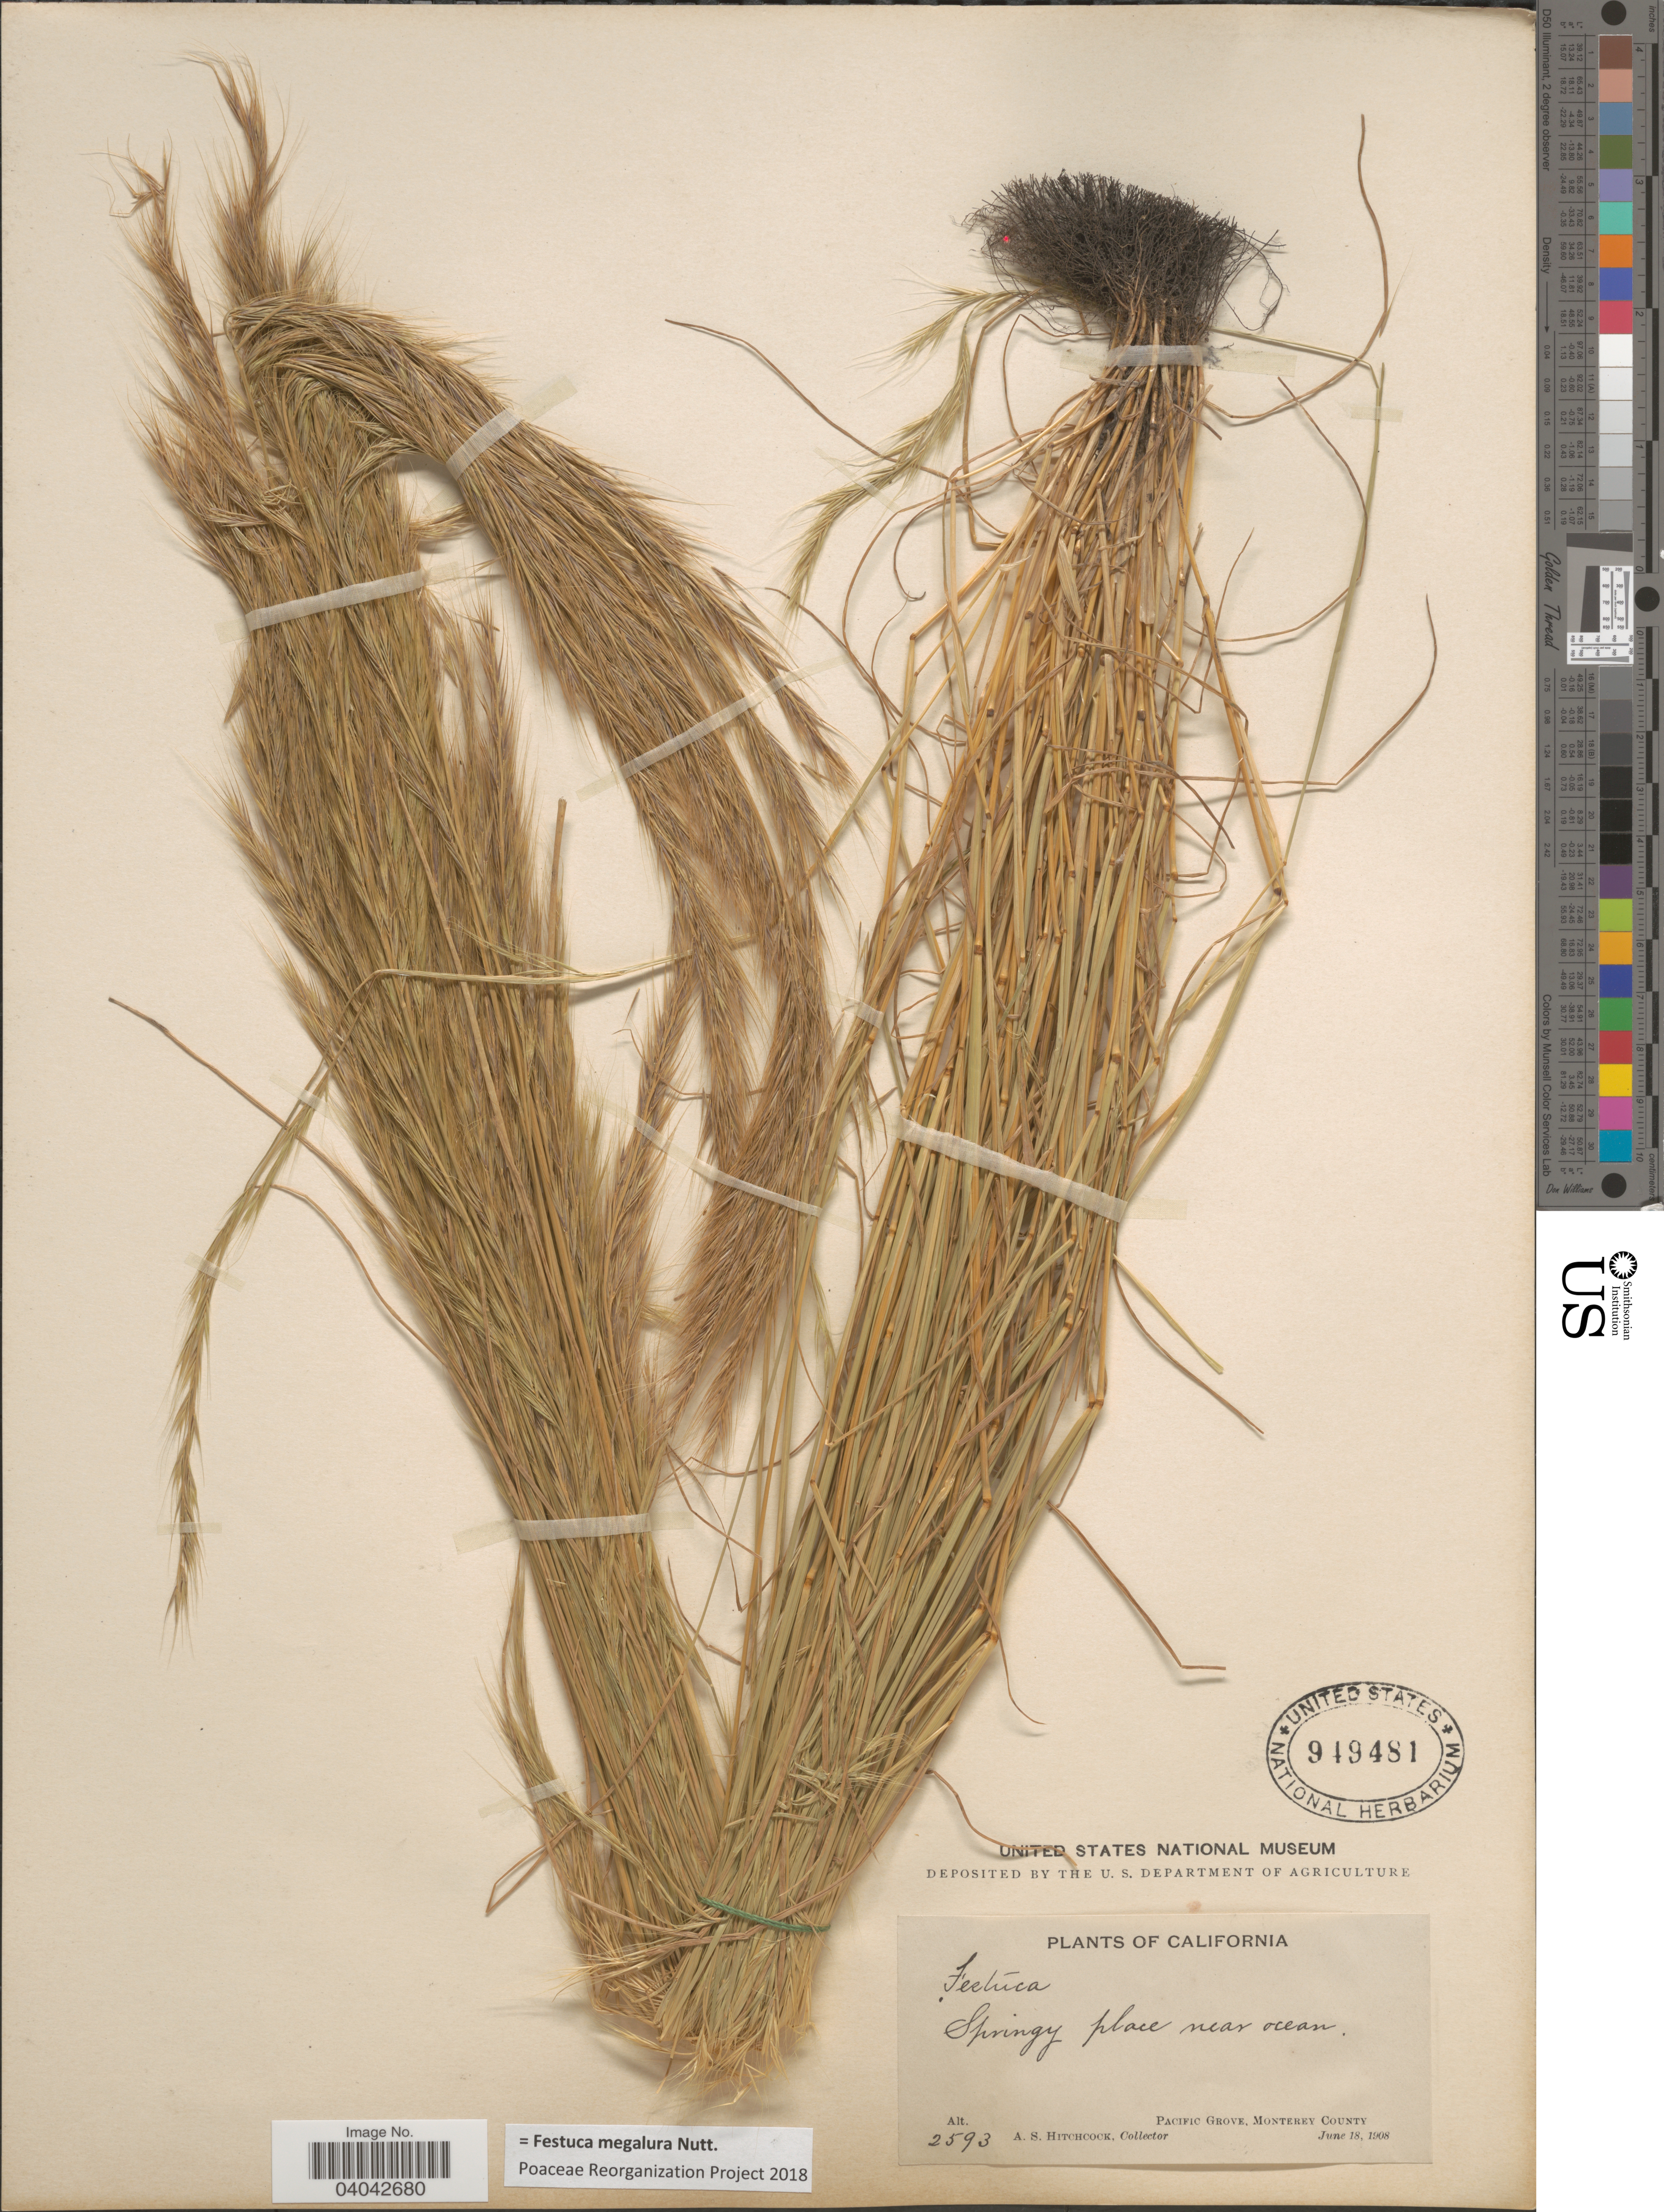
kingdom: Plantae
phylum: Tracheophyta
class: Liliopsida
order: Poales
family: Poaceae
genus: Festuca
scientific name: Festuca megalura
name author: Nutt.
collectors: A. S. Hitchcock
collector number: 2593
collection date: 1908-06-18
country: United States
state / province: California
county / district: Monterey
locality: Springy place near ocean. Pacific Grove, Monterey County.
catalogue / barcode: US 949481